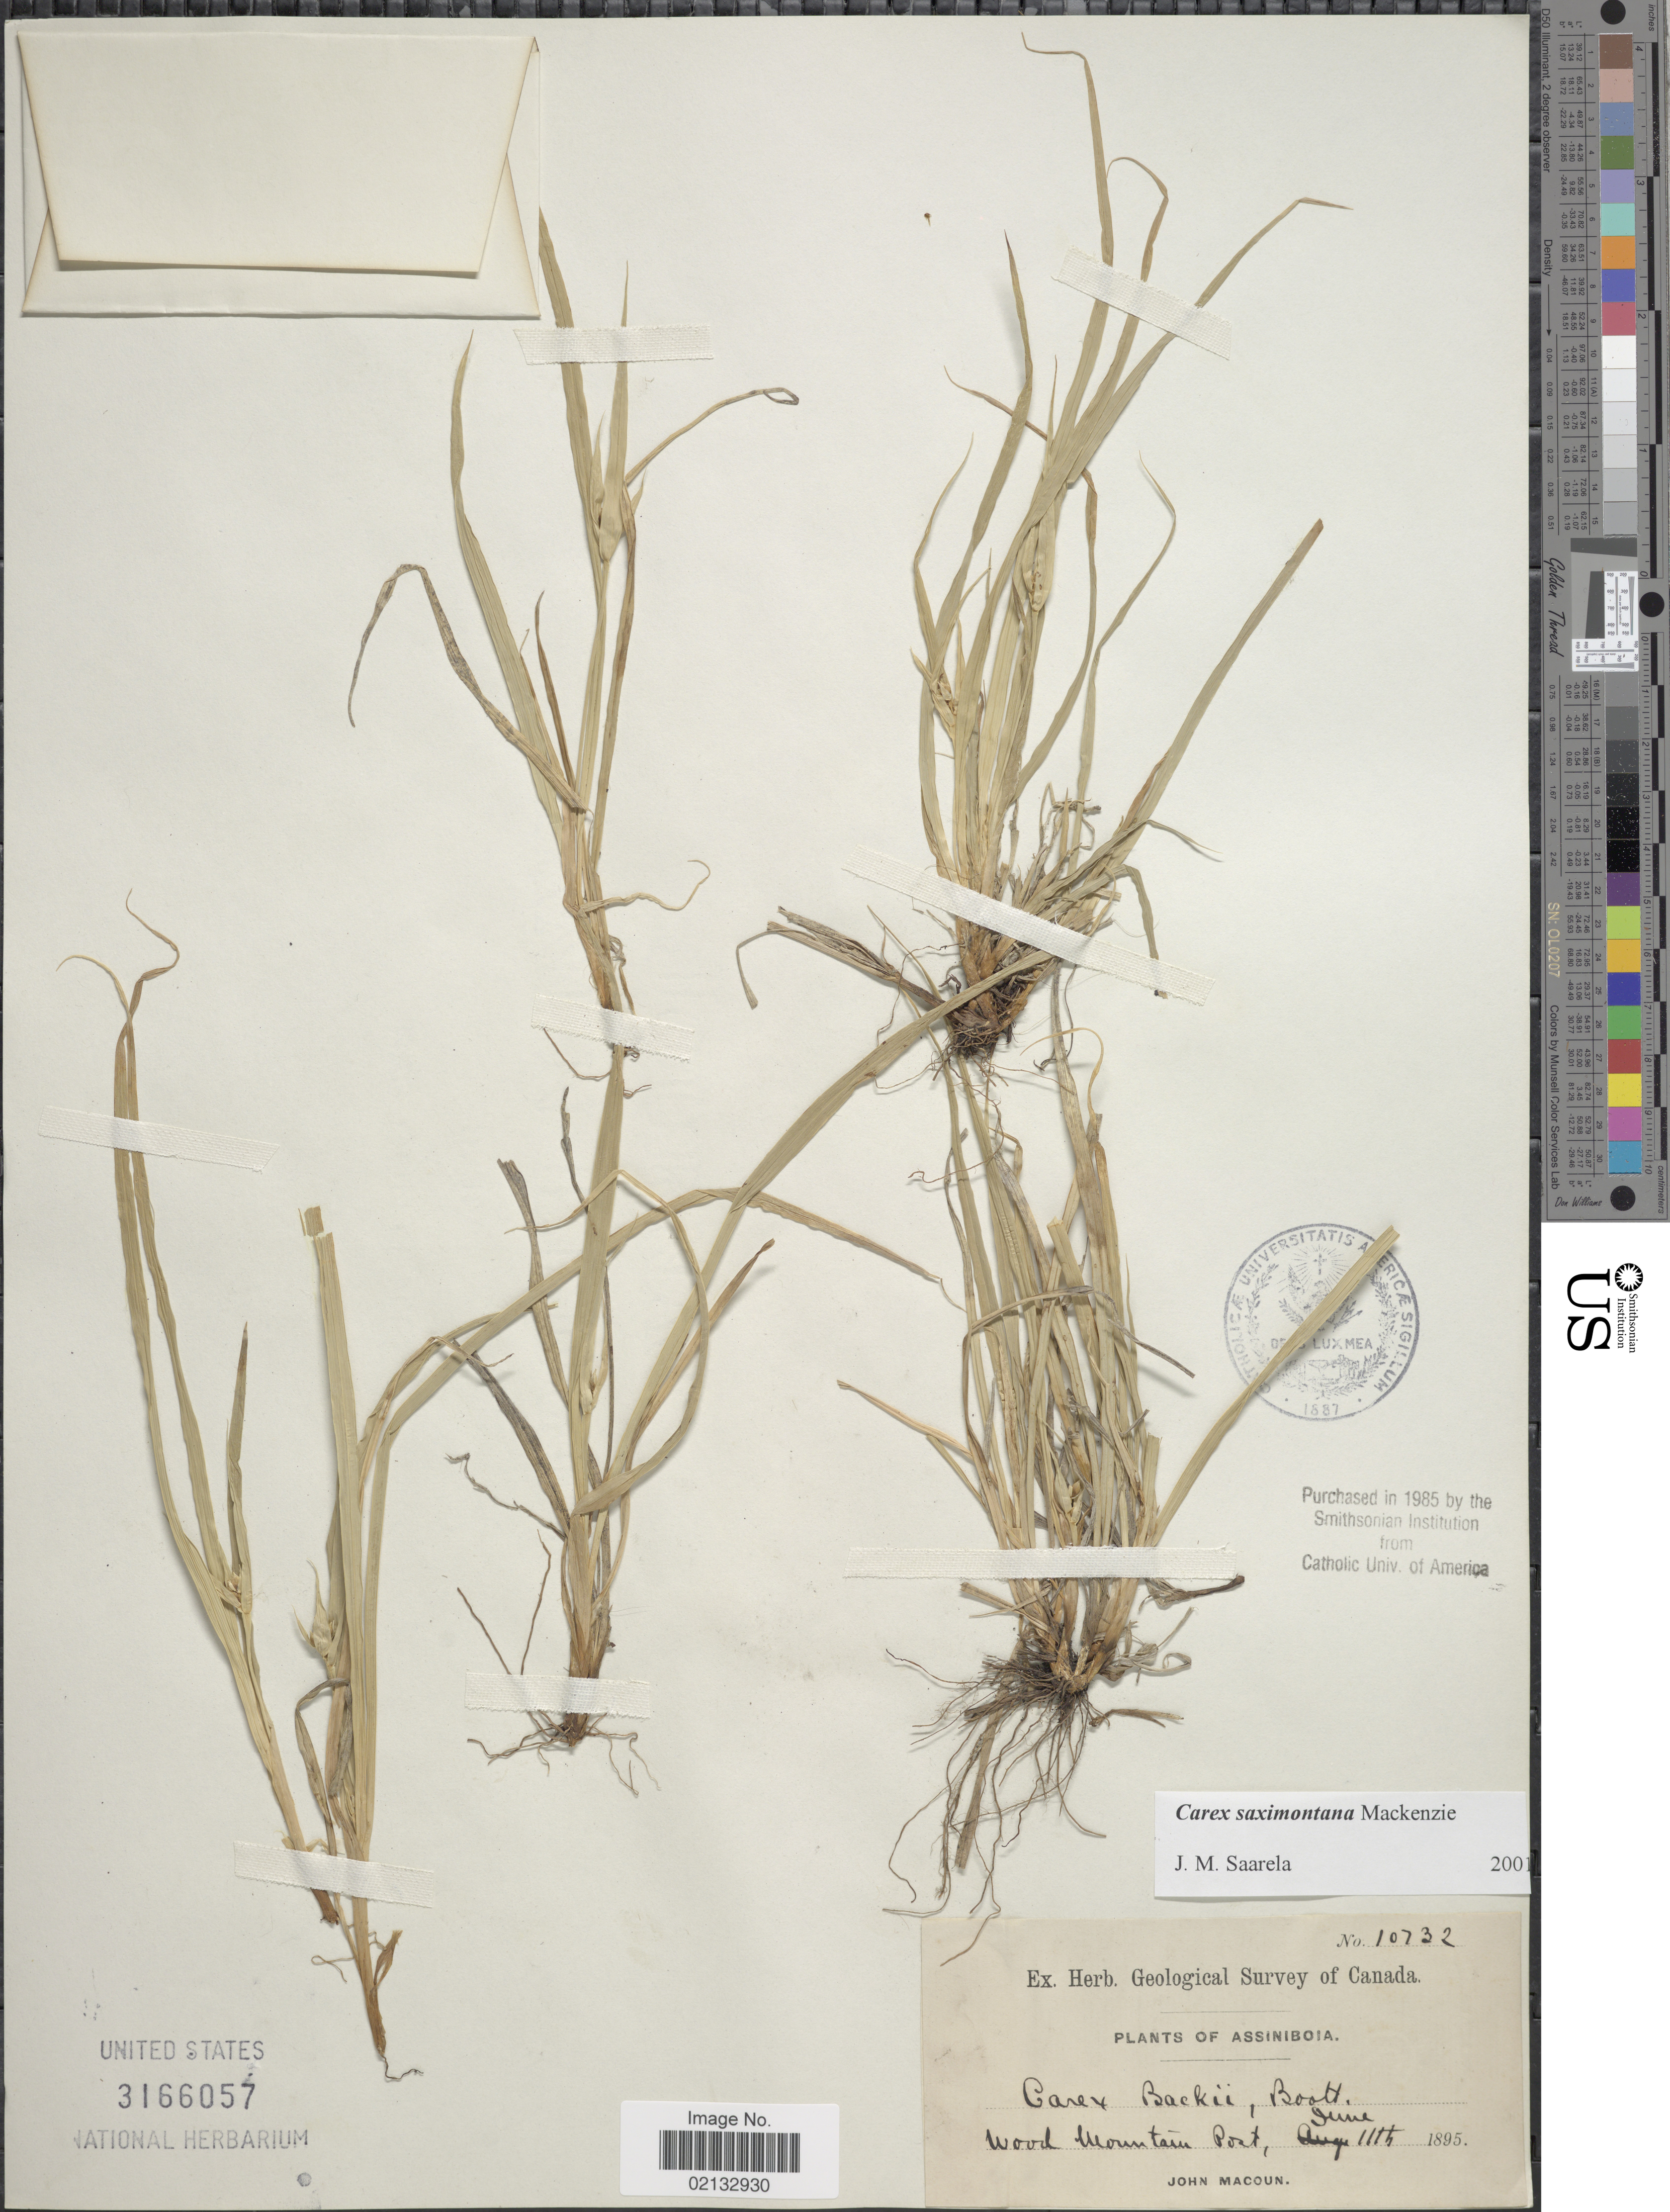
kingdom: Plantae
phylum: Tracheophyta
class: Liliopsida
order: Poales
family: Cyperaceae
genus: Carex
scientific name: Carex saximontana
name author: Mack.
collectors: J. Macoun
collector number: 10732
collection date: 1895-06-11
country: Canada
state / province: Saskatchewan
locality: Assiniboia. Wood Mountain Post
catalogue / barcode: US 3166057